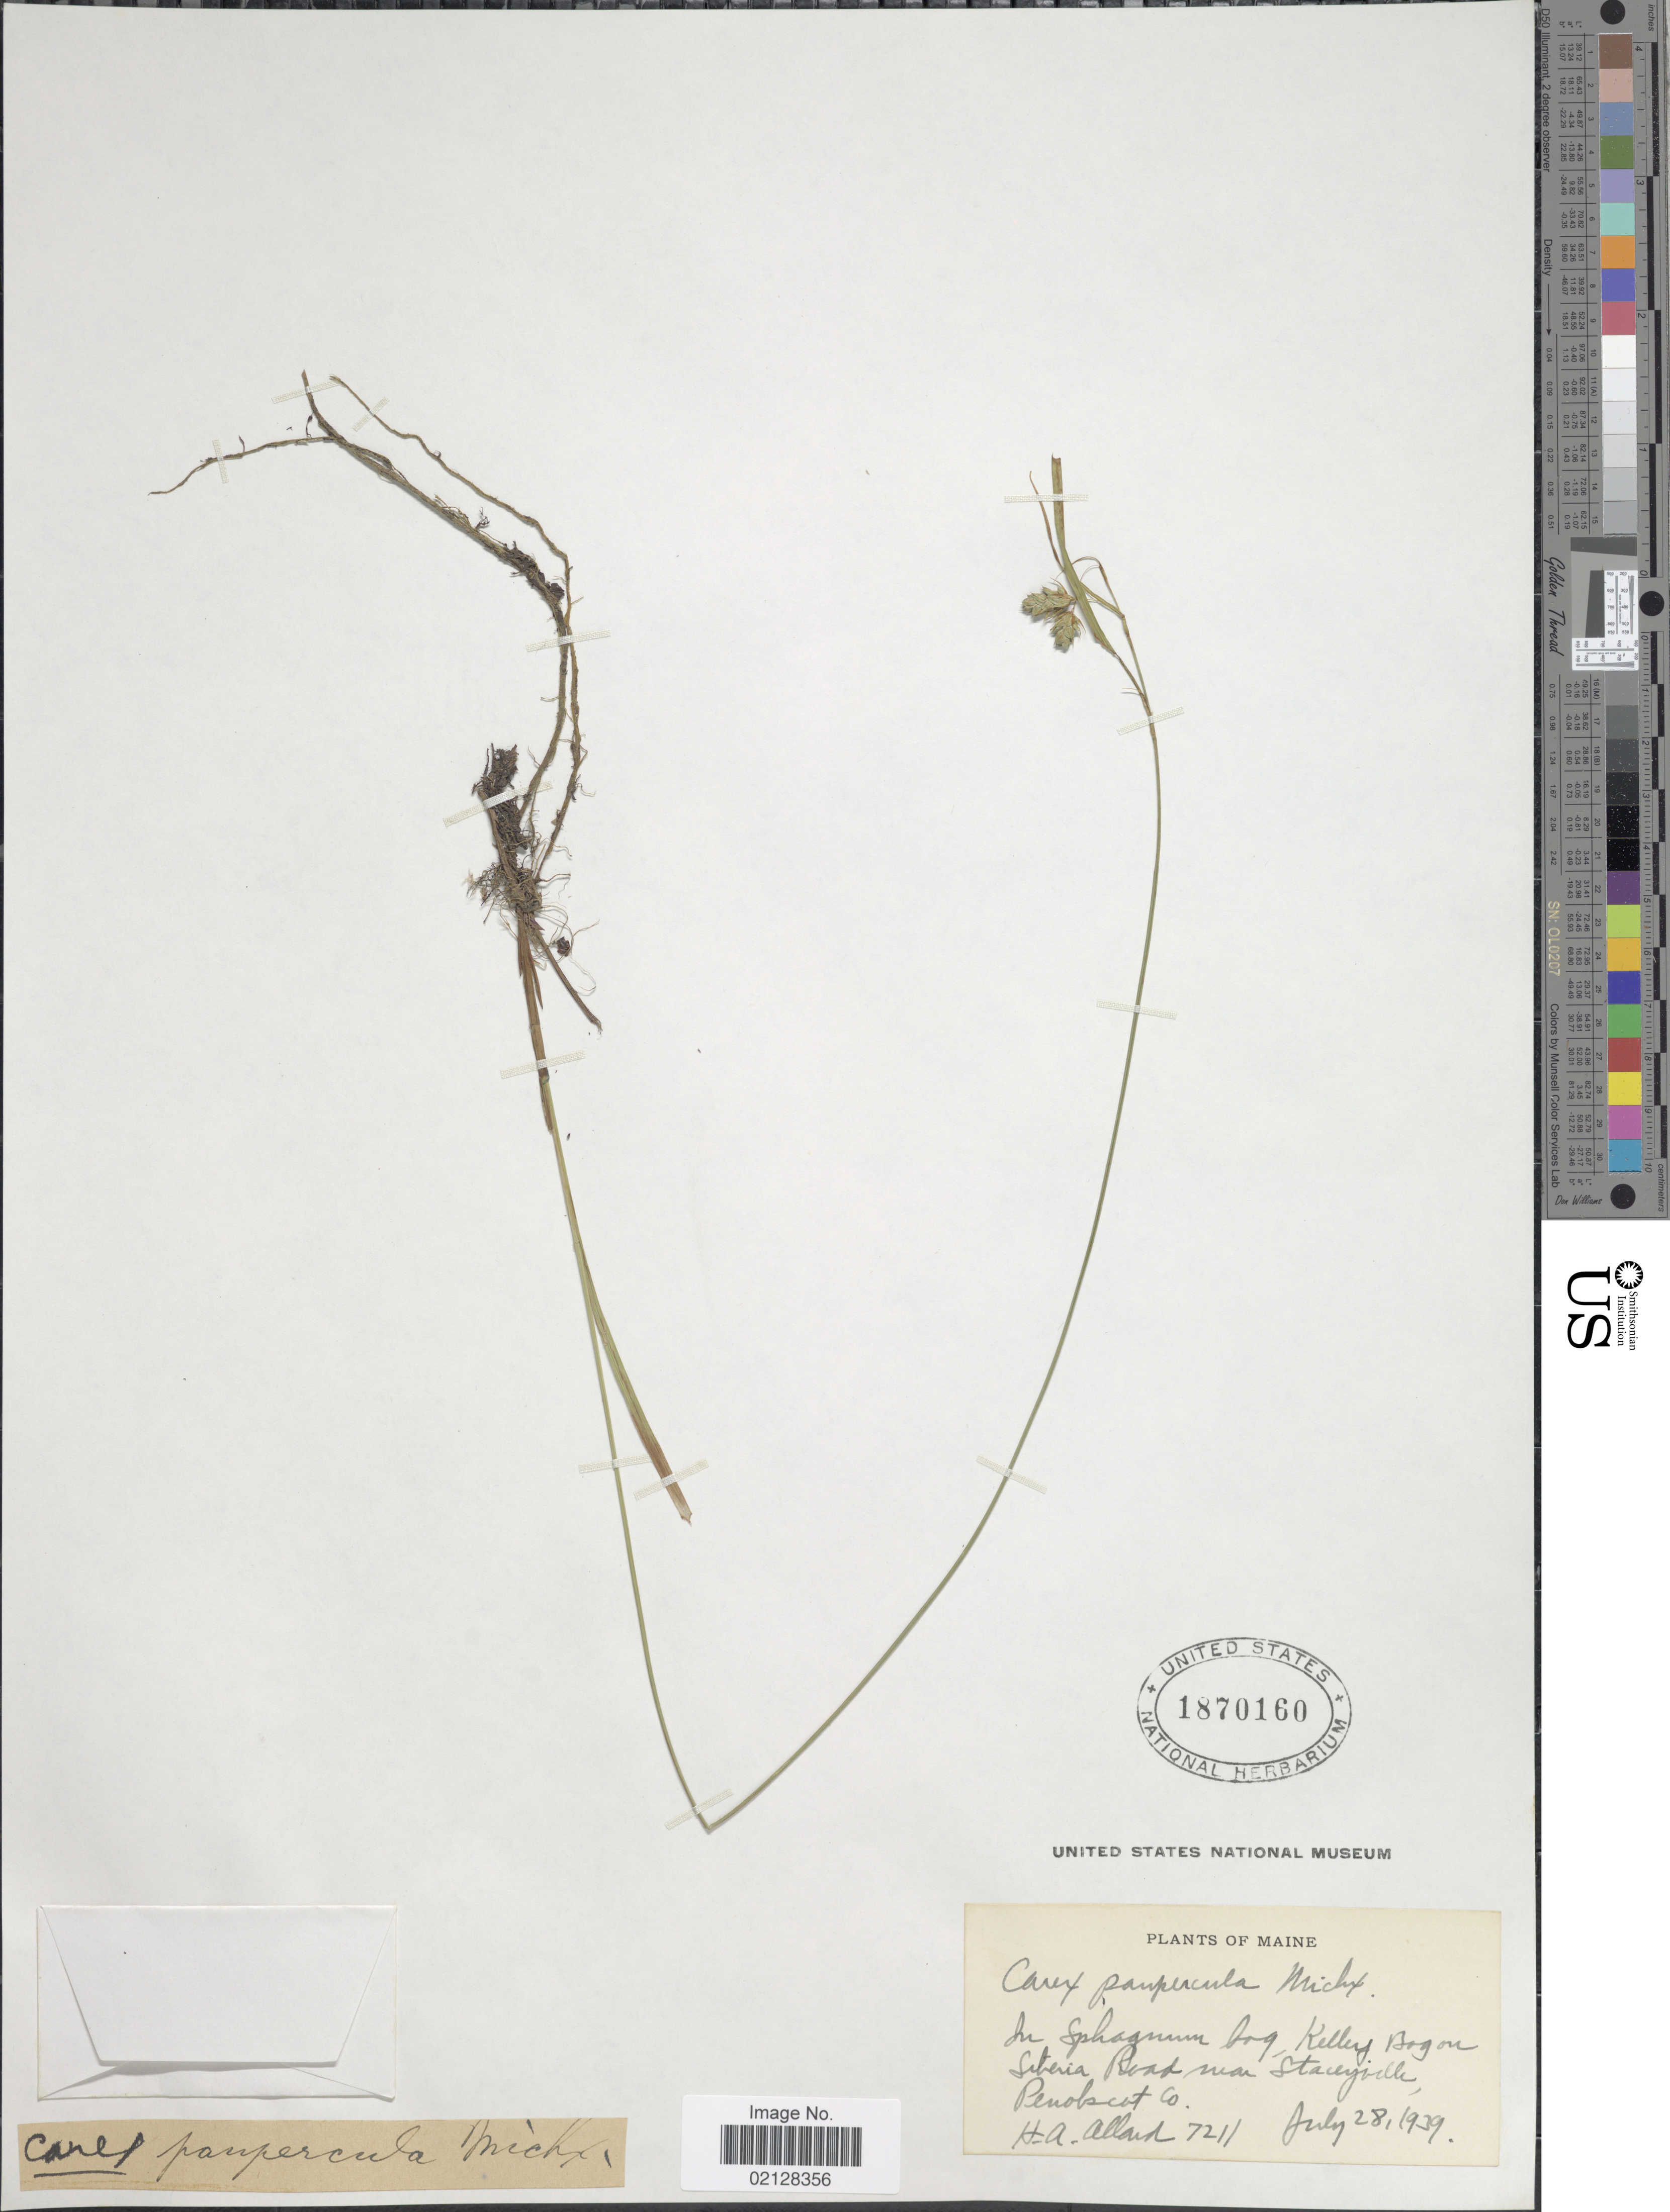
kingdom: Plantae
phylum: Tracheophyta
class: Liliopsida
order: Poales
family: Cyperaceae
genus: Carex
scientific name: Carex magellanica subsp. irrigua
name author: (Wahlenb.) Hiitonen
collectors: H. A. Allard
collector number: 7211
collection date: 1939-07-28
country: United States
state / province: Maine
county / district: Penobscot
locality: Kelley Bog on Siberia Road near Staceyville [Stacyville], Penobscot Co.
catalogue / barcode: US 1870160